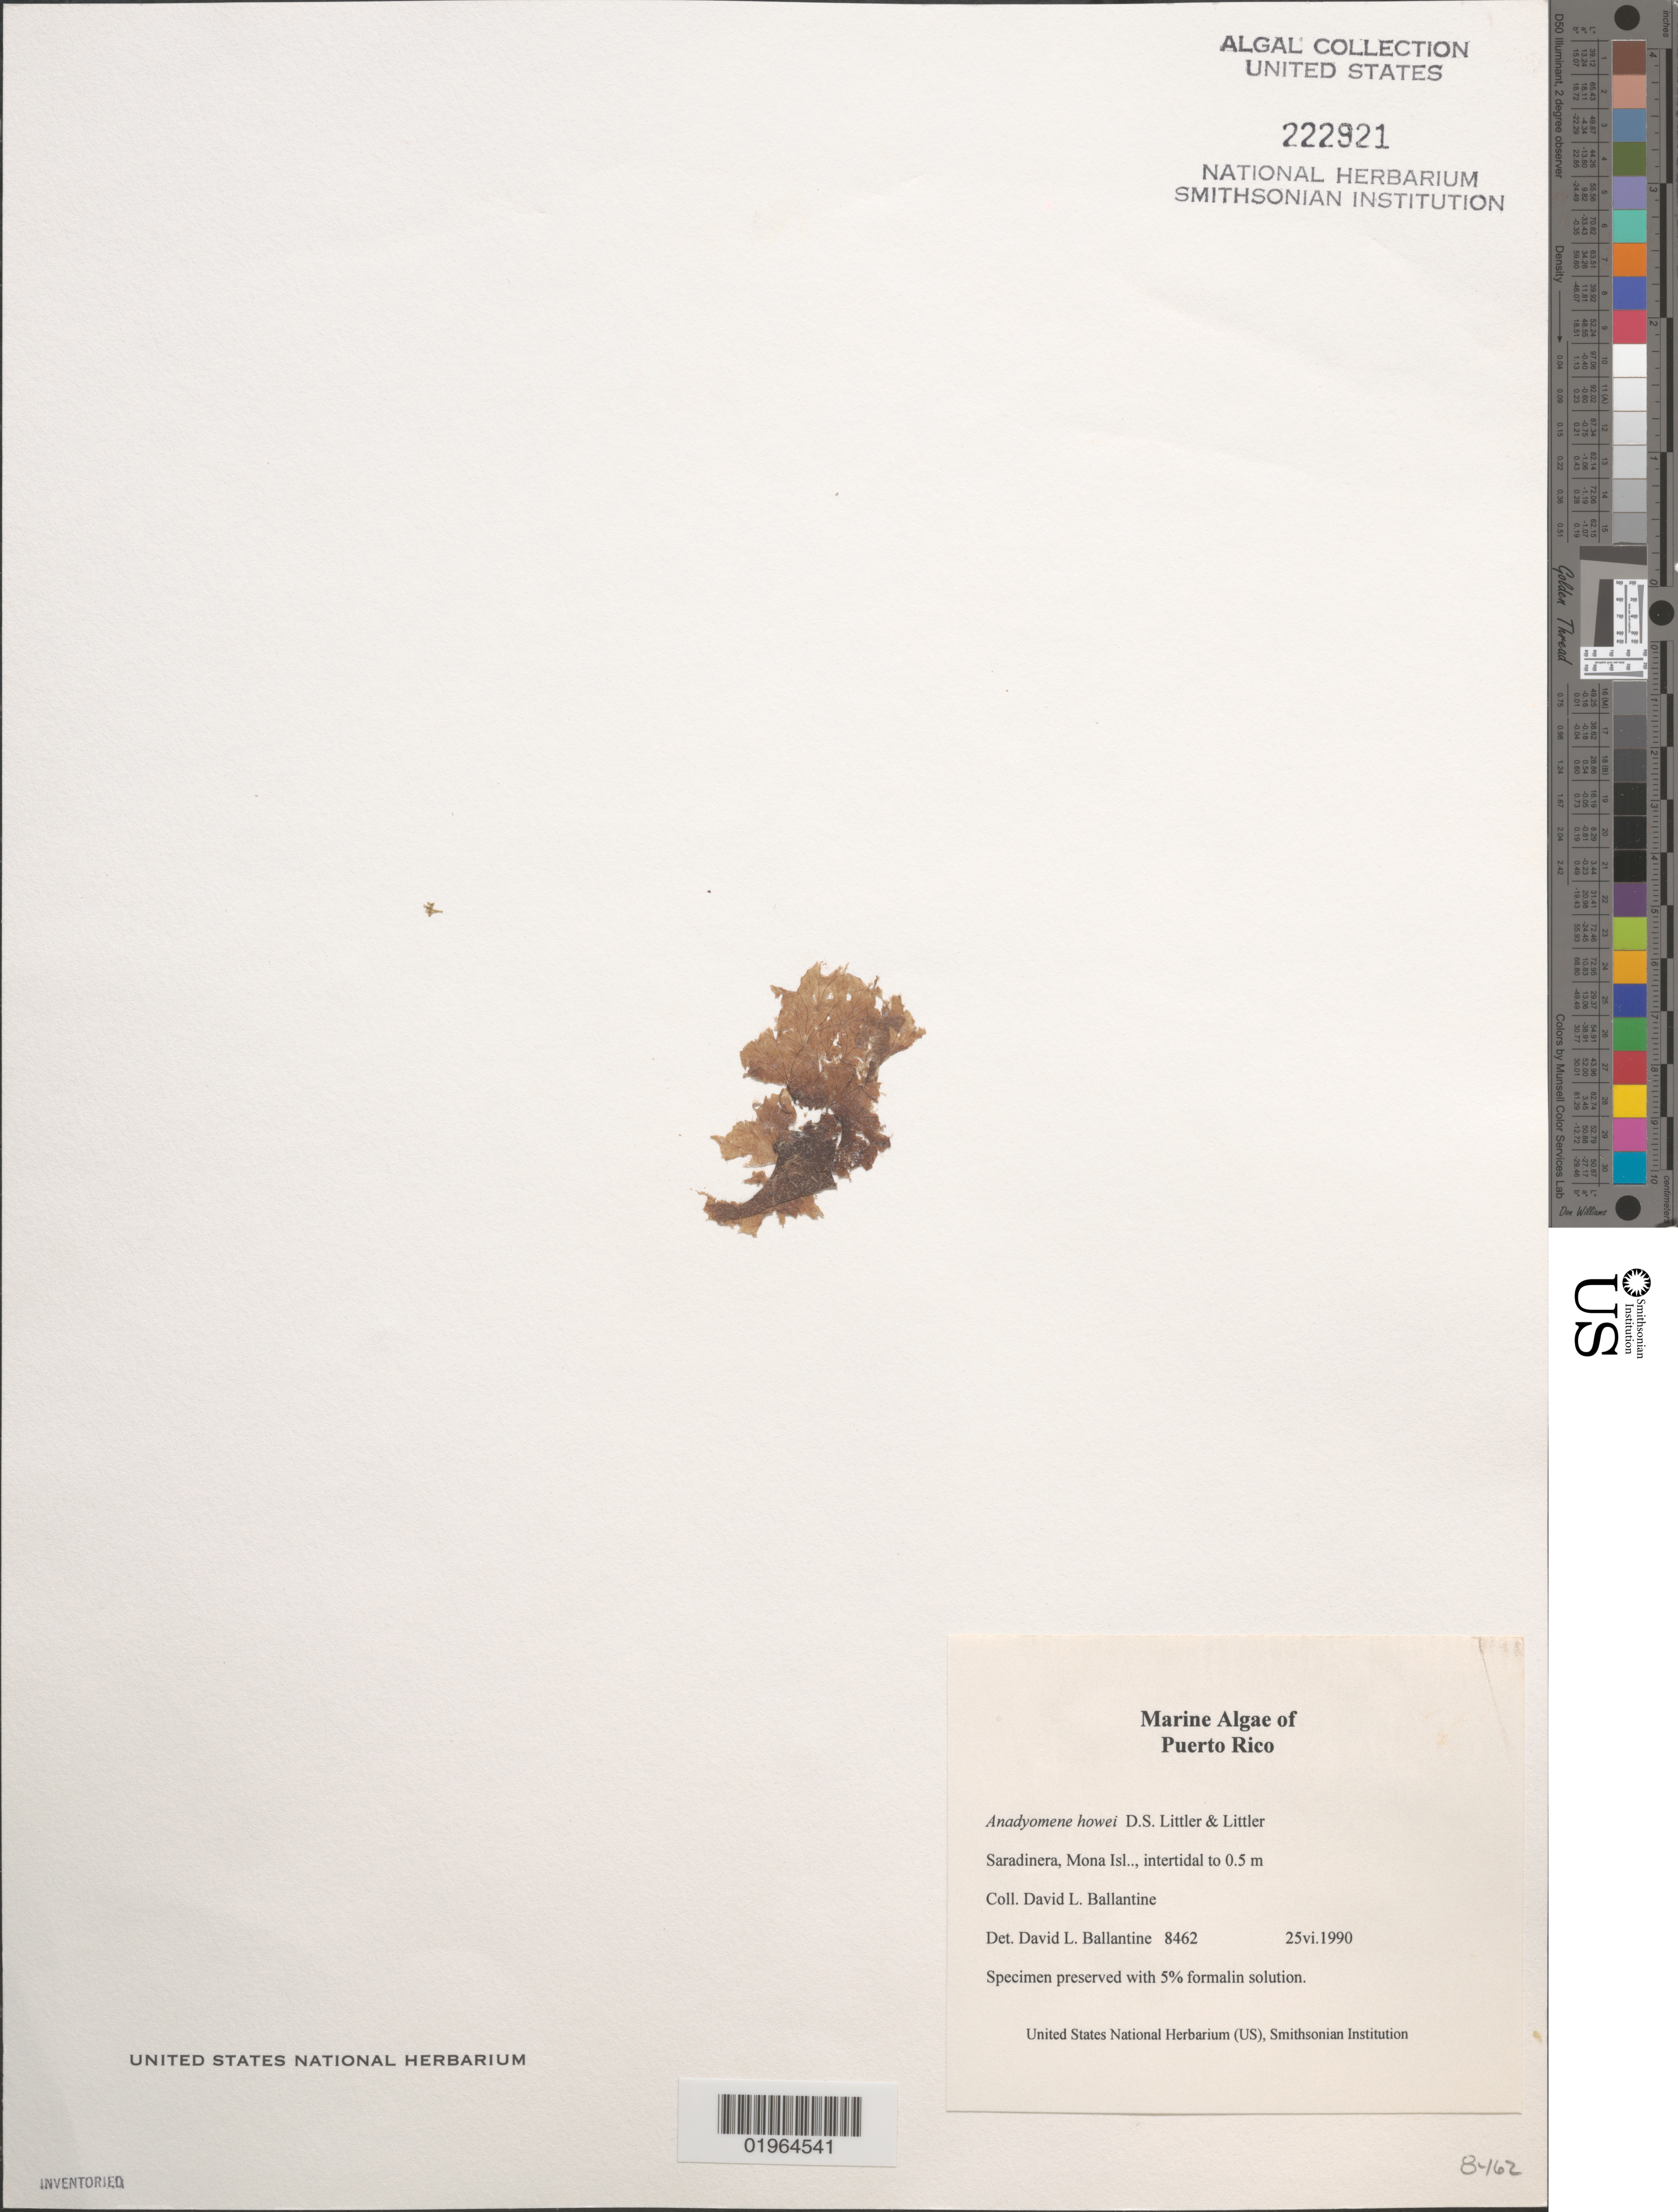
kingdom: Plantae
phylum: Chlorophyta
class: Ulvophyceae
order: Cladophorales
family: Anadyomenaceae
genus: Anadyomene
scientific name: Anadyomene howei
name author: D.S. Littler & Littler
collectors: D.L. Ballantine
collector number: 8462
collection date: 1990-06-25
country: Puerto Rico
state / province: Mayaguëz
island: Mona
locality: Saradinera, Mona Isl.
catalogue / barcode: US 222921